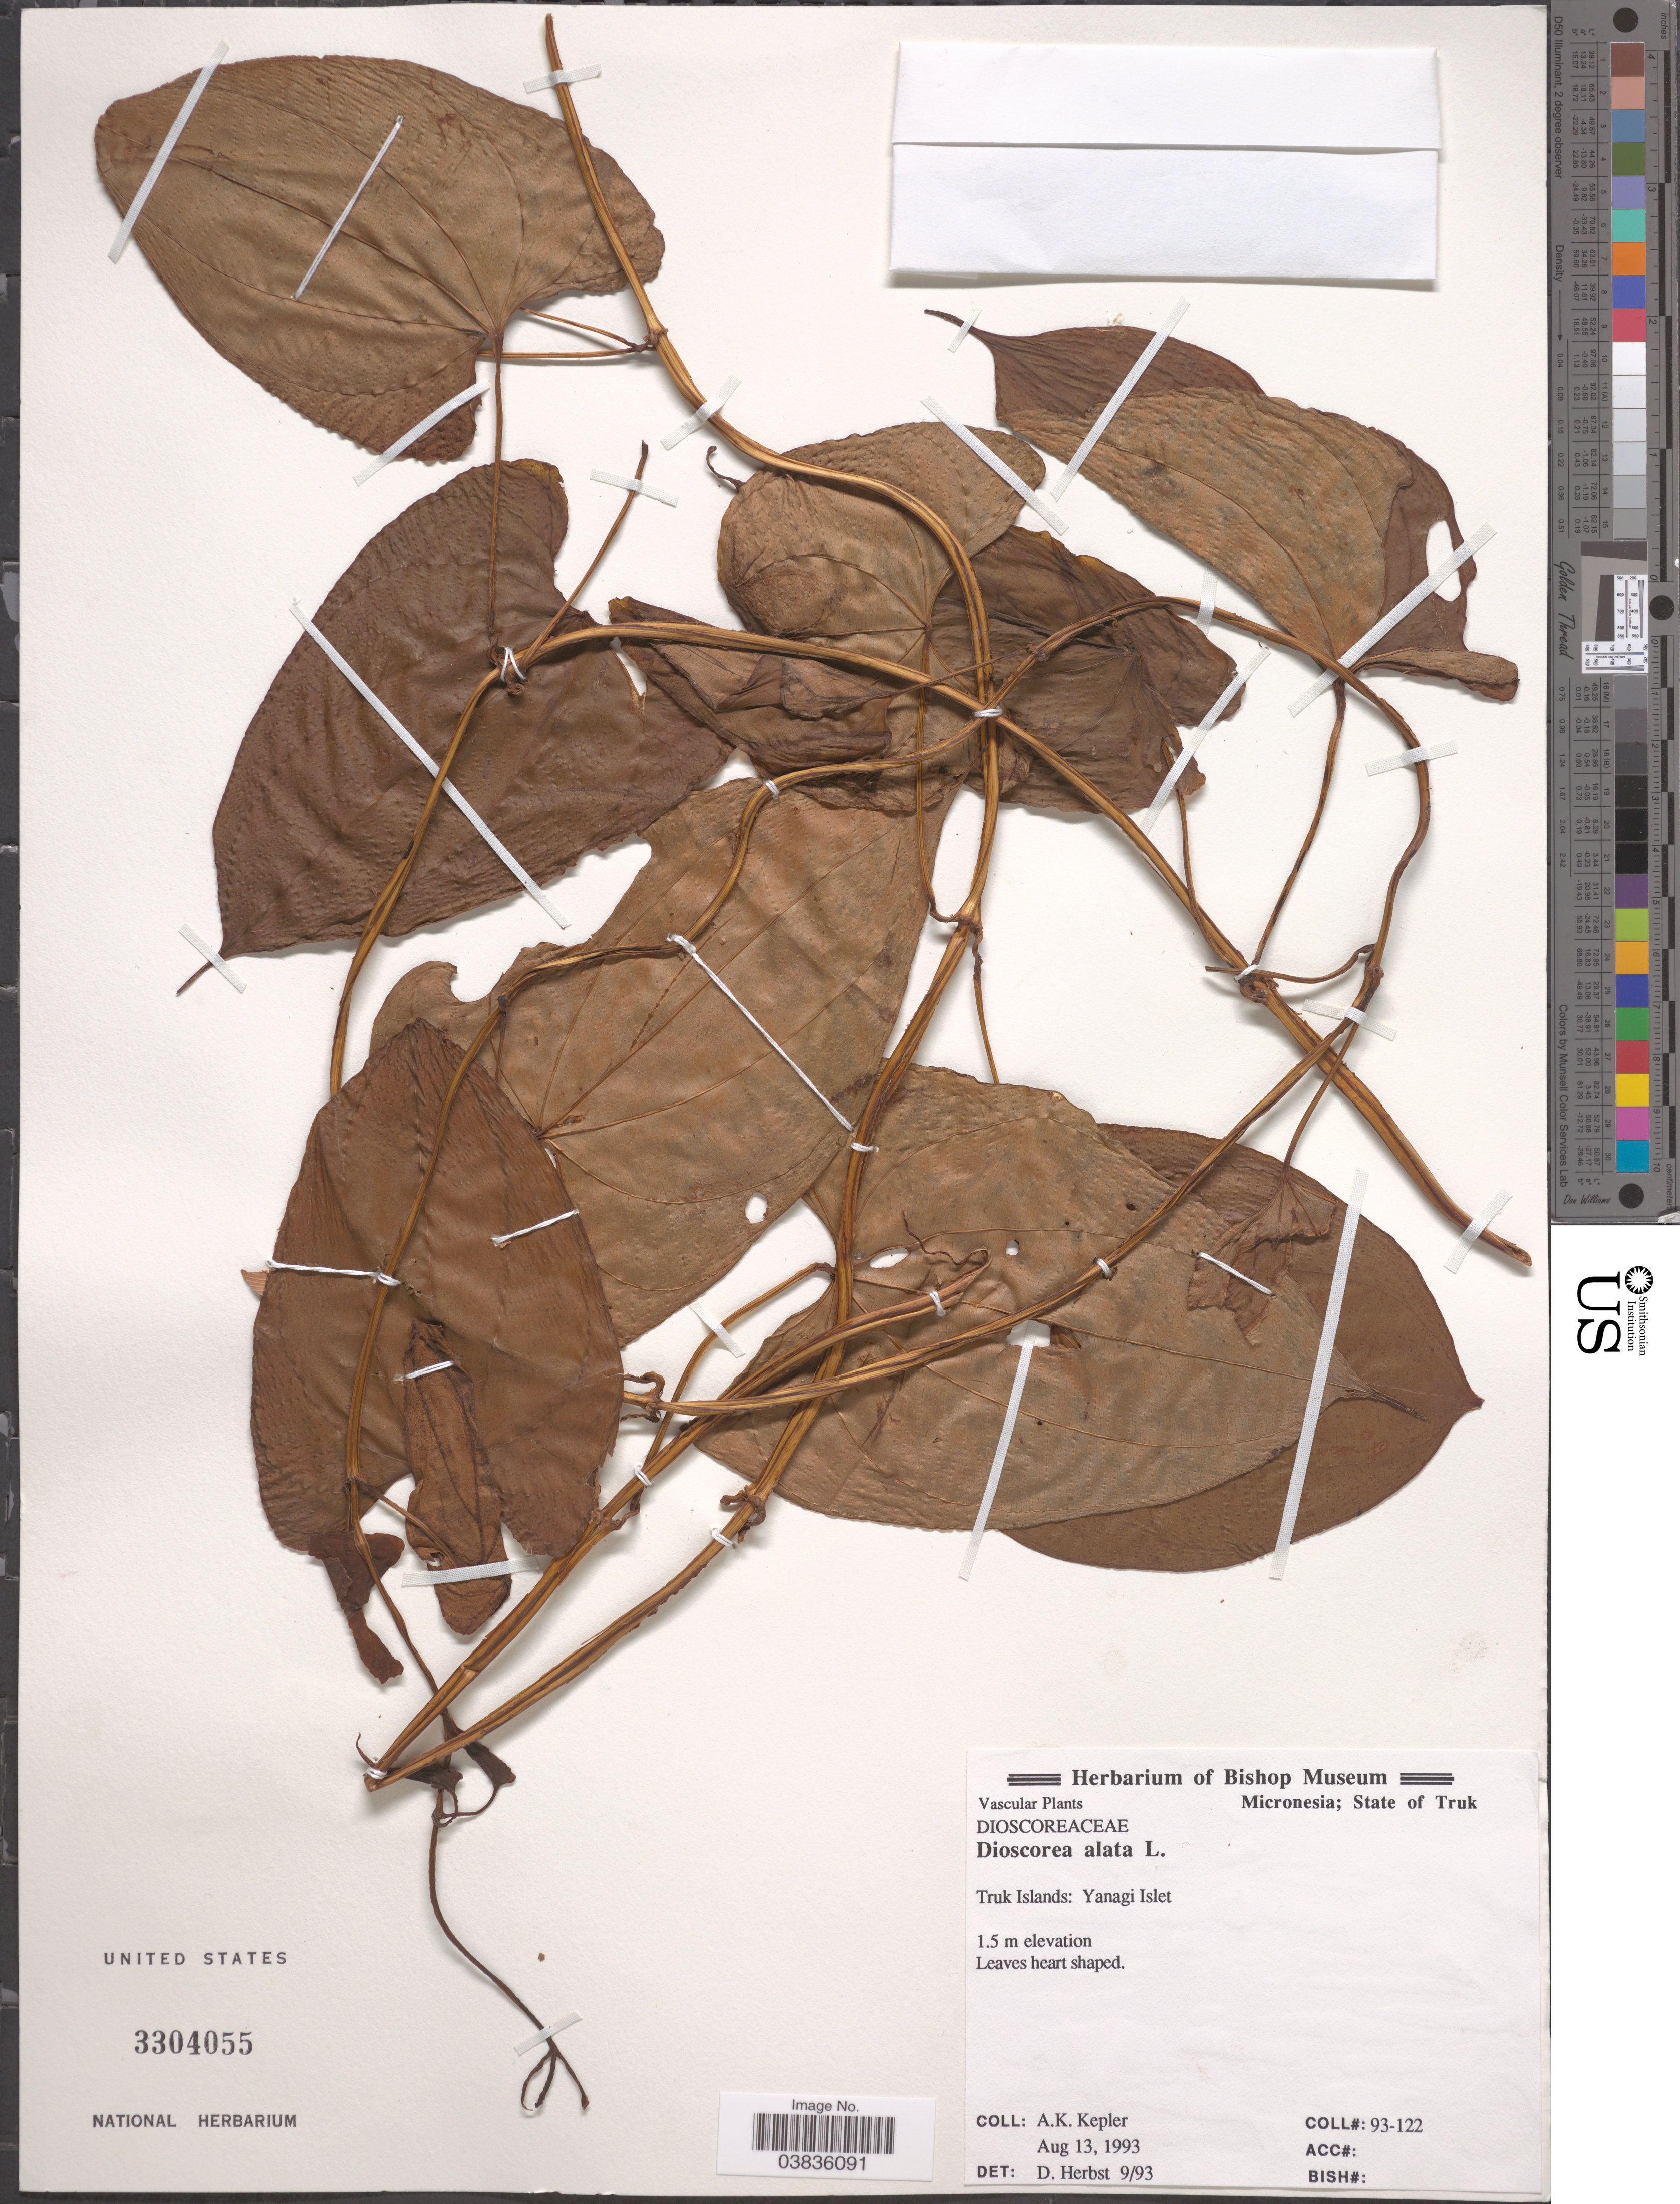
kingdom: Plantae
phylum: Tracheophyta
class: Liliopsida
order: Dioscoreales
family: Dioscoreaceae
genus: Dioscorea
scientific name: Dioscorea alata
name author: L.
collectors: A. K. Kepler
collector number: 93-122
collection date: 1993-08-13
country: Micronesia, Federated States of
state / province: Truk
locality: Truk Islands: Yanagi Islet.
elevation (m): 1.5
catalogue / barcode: US 3304055